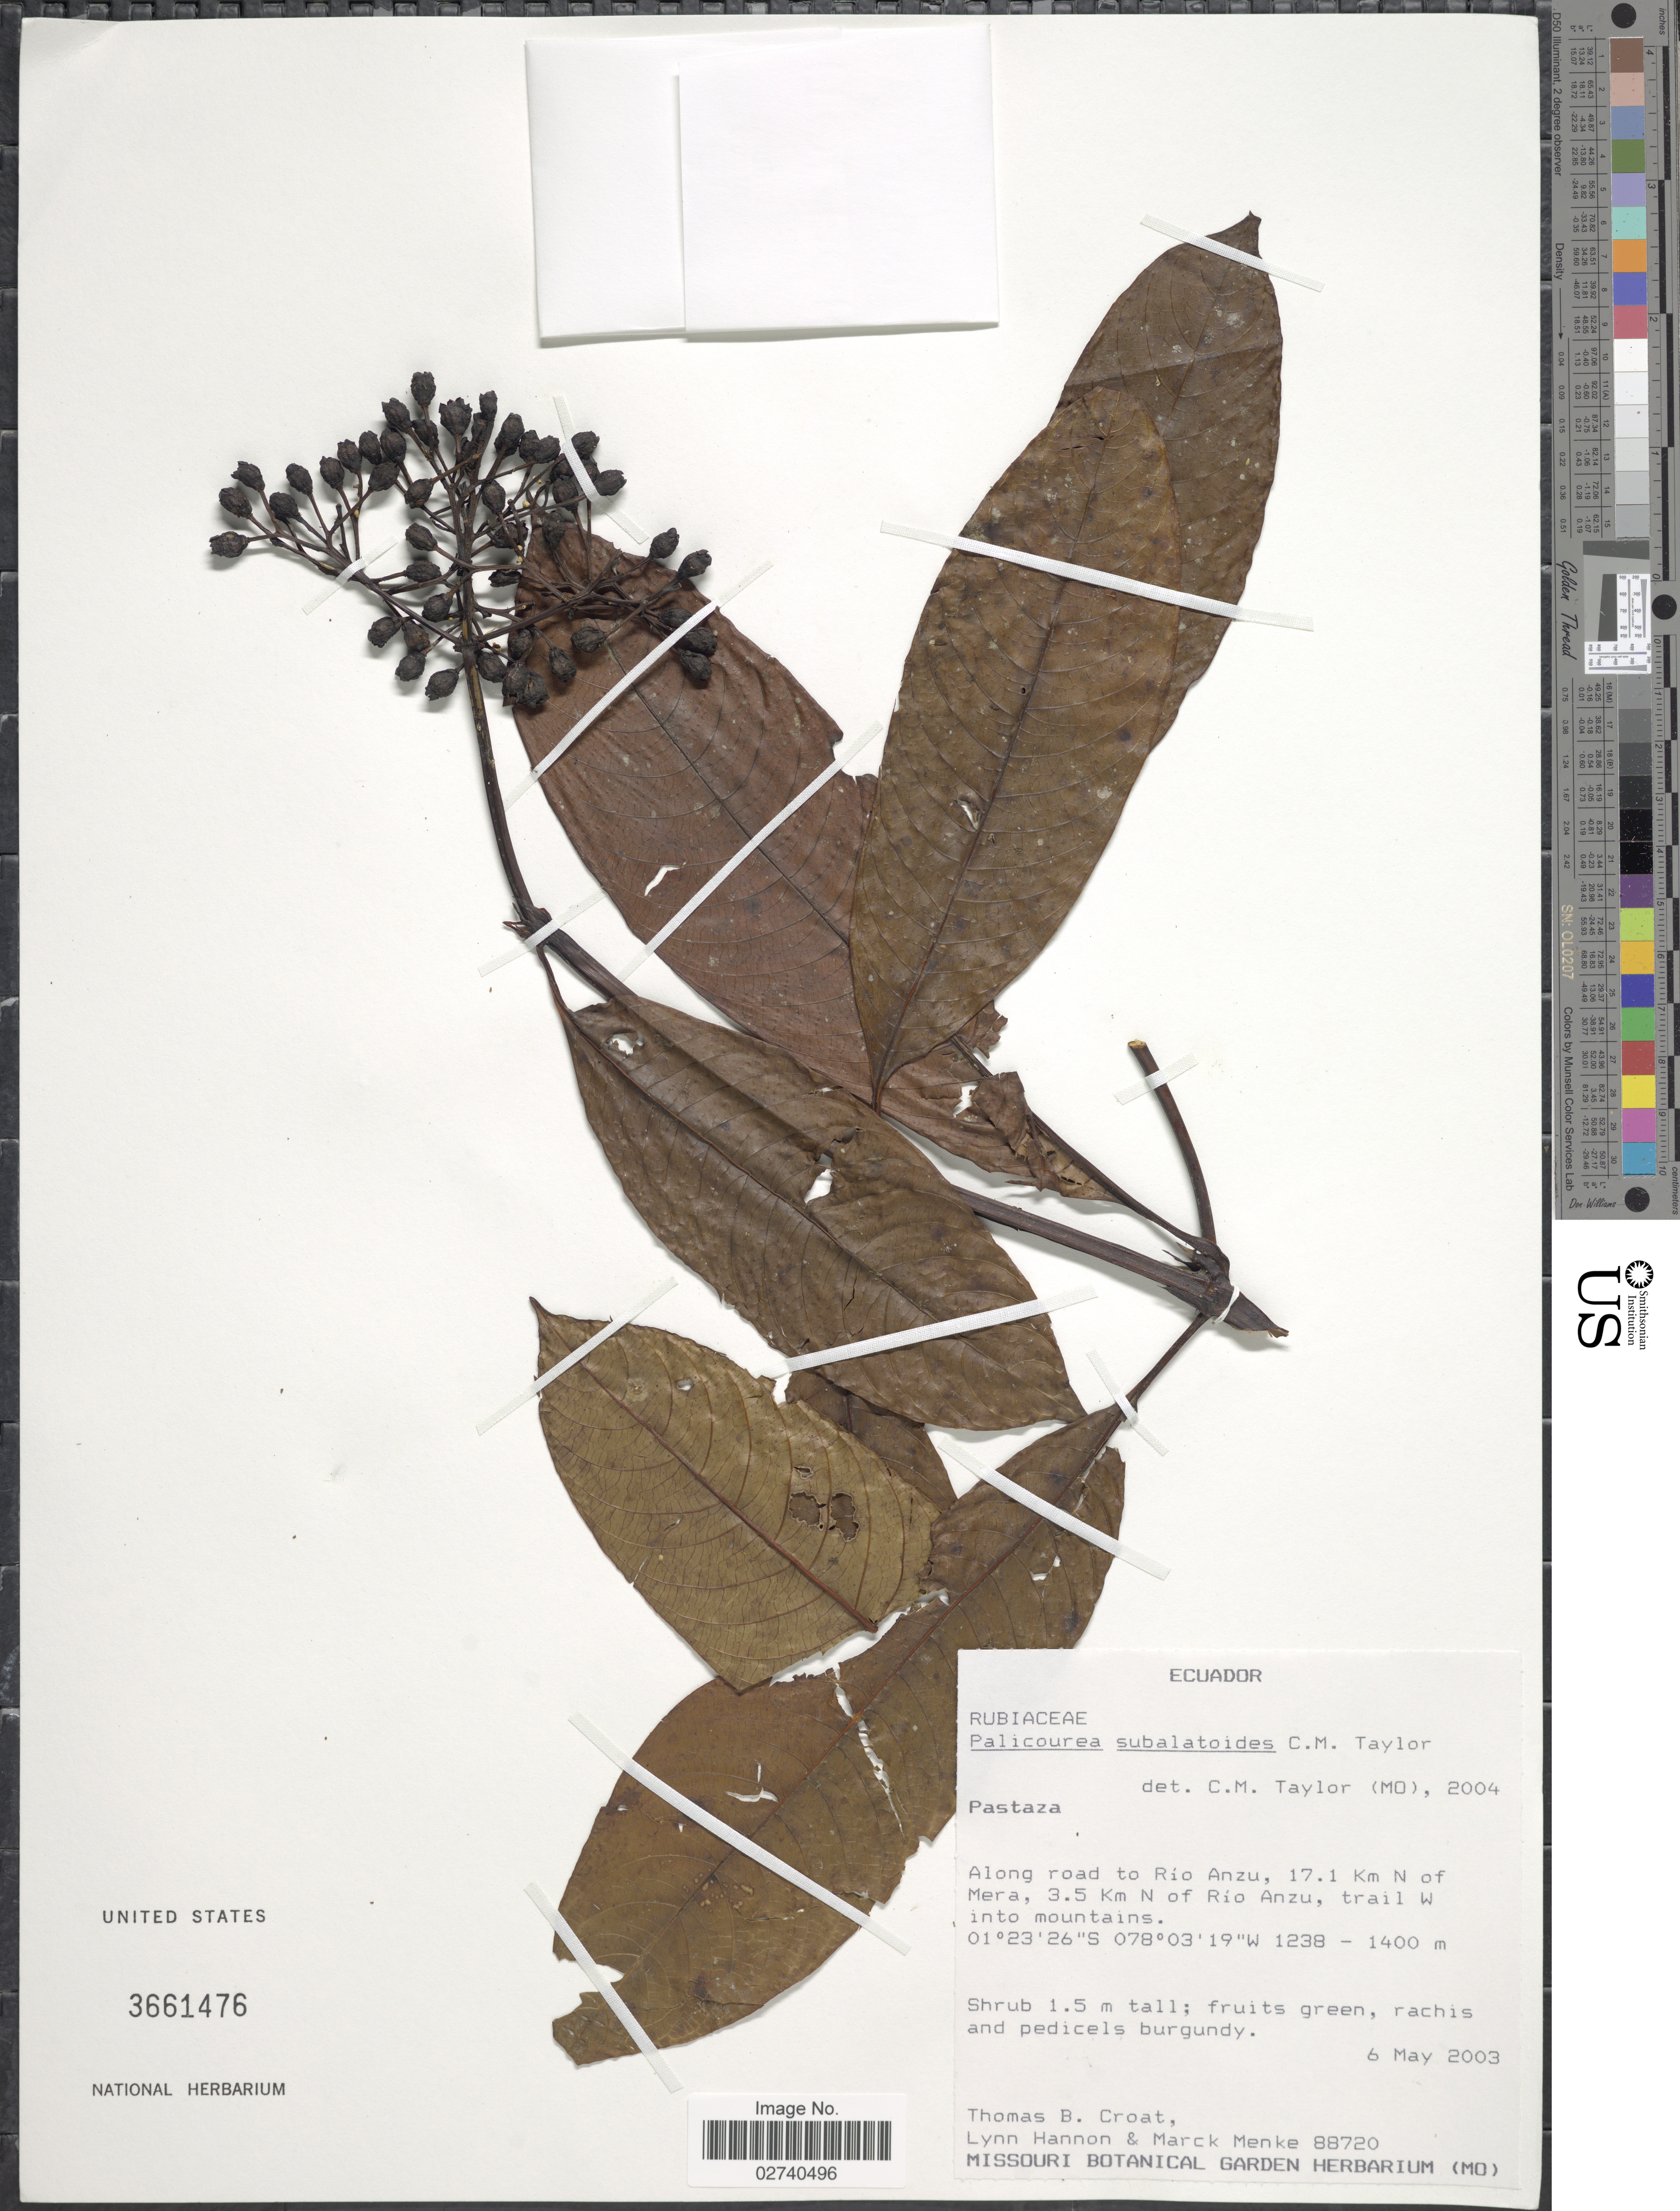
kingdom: Plantae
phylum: Tracheophyta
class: Magnoliopsida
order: Gentianales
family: Rubiaceae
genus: Palicourea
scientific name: Palicourea subalatoides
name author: C.M. Taylor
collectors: T. B. Croat, L. Hannon & M. Menke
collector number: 88720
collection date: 2003-05-06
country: Ecuador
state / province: Pastaza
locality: Along road to Rio Anzu, 17.1 Km N of Mera, 3.5 Km N of Rio Anzu, trail W into mountains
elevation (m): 1238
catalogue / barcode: US 3661476